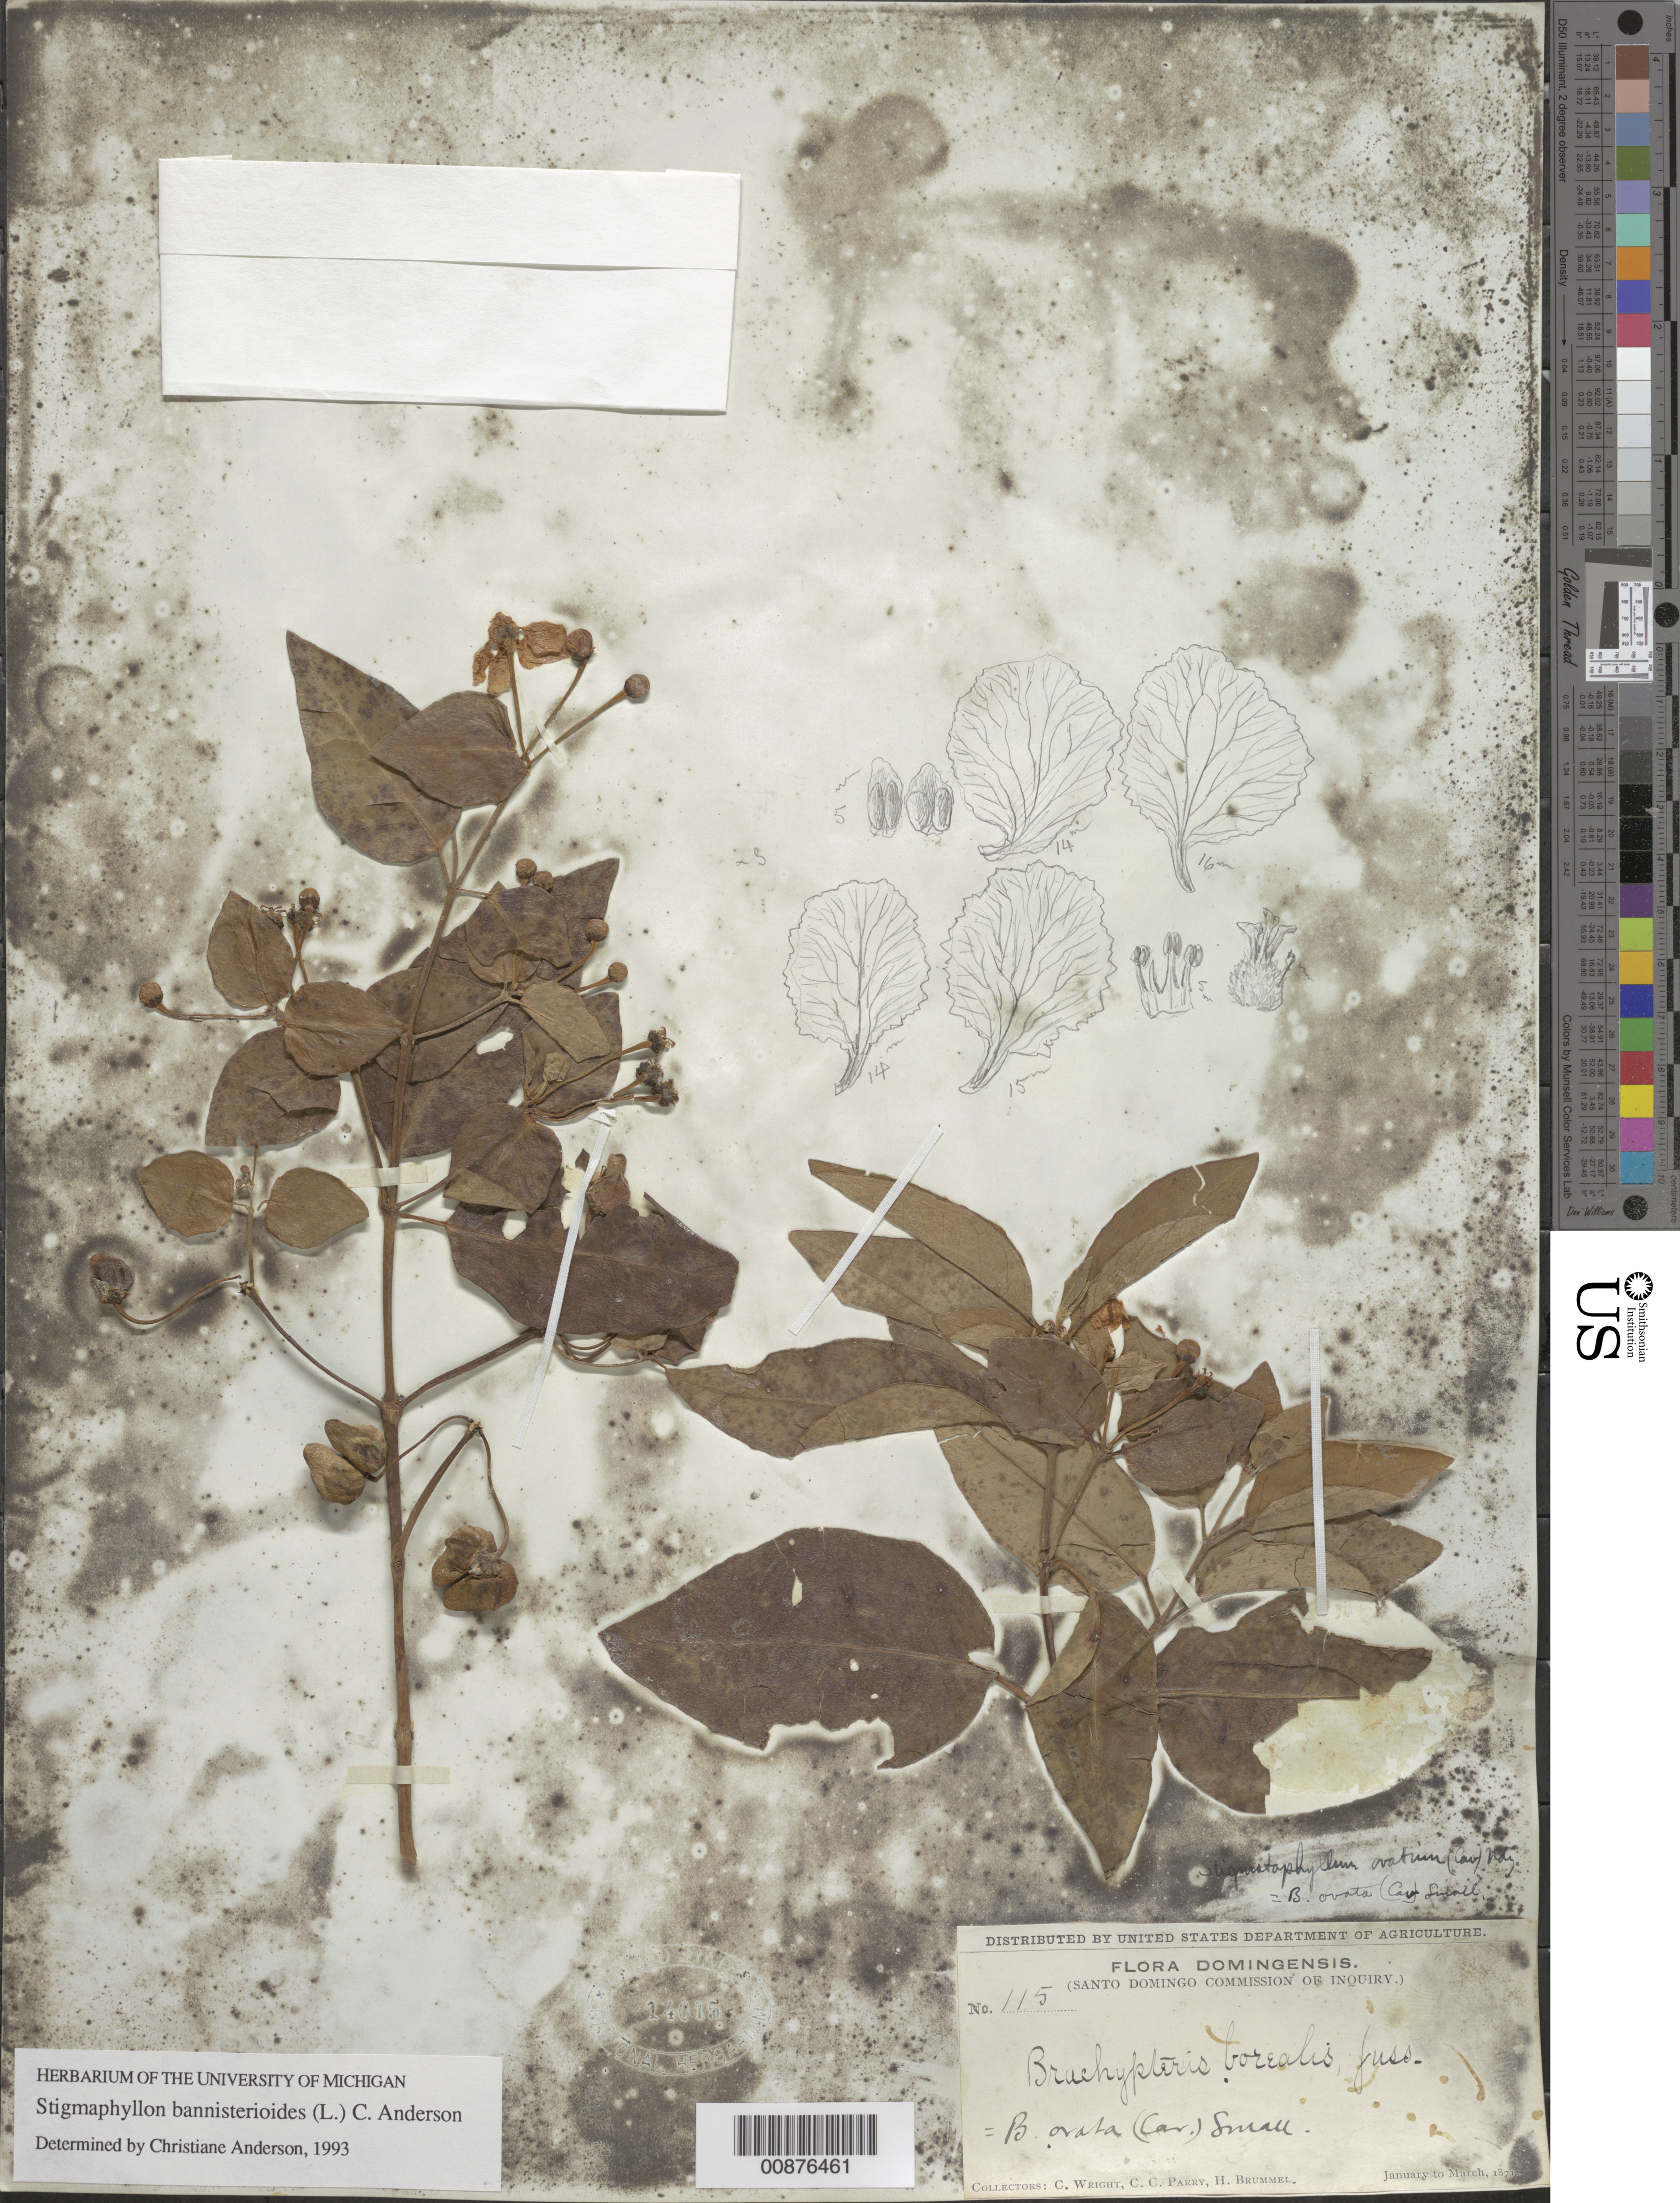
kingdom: Plantae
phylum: Tracheophyta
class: Magnoliopsida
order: Malpighiales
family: Malpighiaceae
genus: Stigmaphyllon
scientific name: Stigmaphyllon bannisterioides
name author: (L.) C.E. Anderson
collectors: C. Wright, C. C. Parry & H. Brummel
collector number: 115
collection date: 1871-01/1871-03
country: Dominican Republic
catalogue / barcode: US 14015